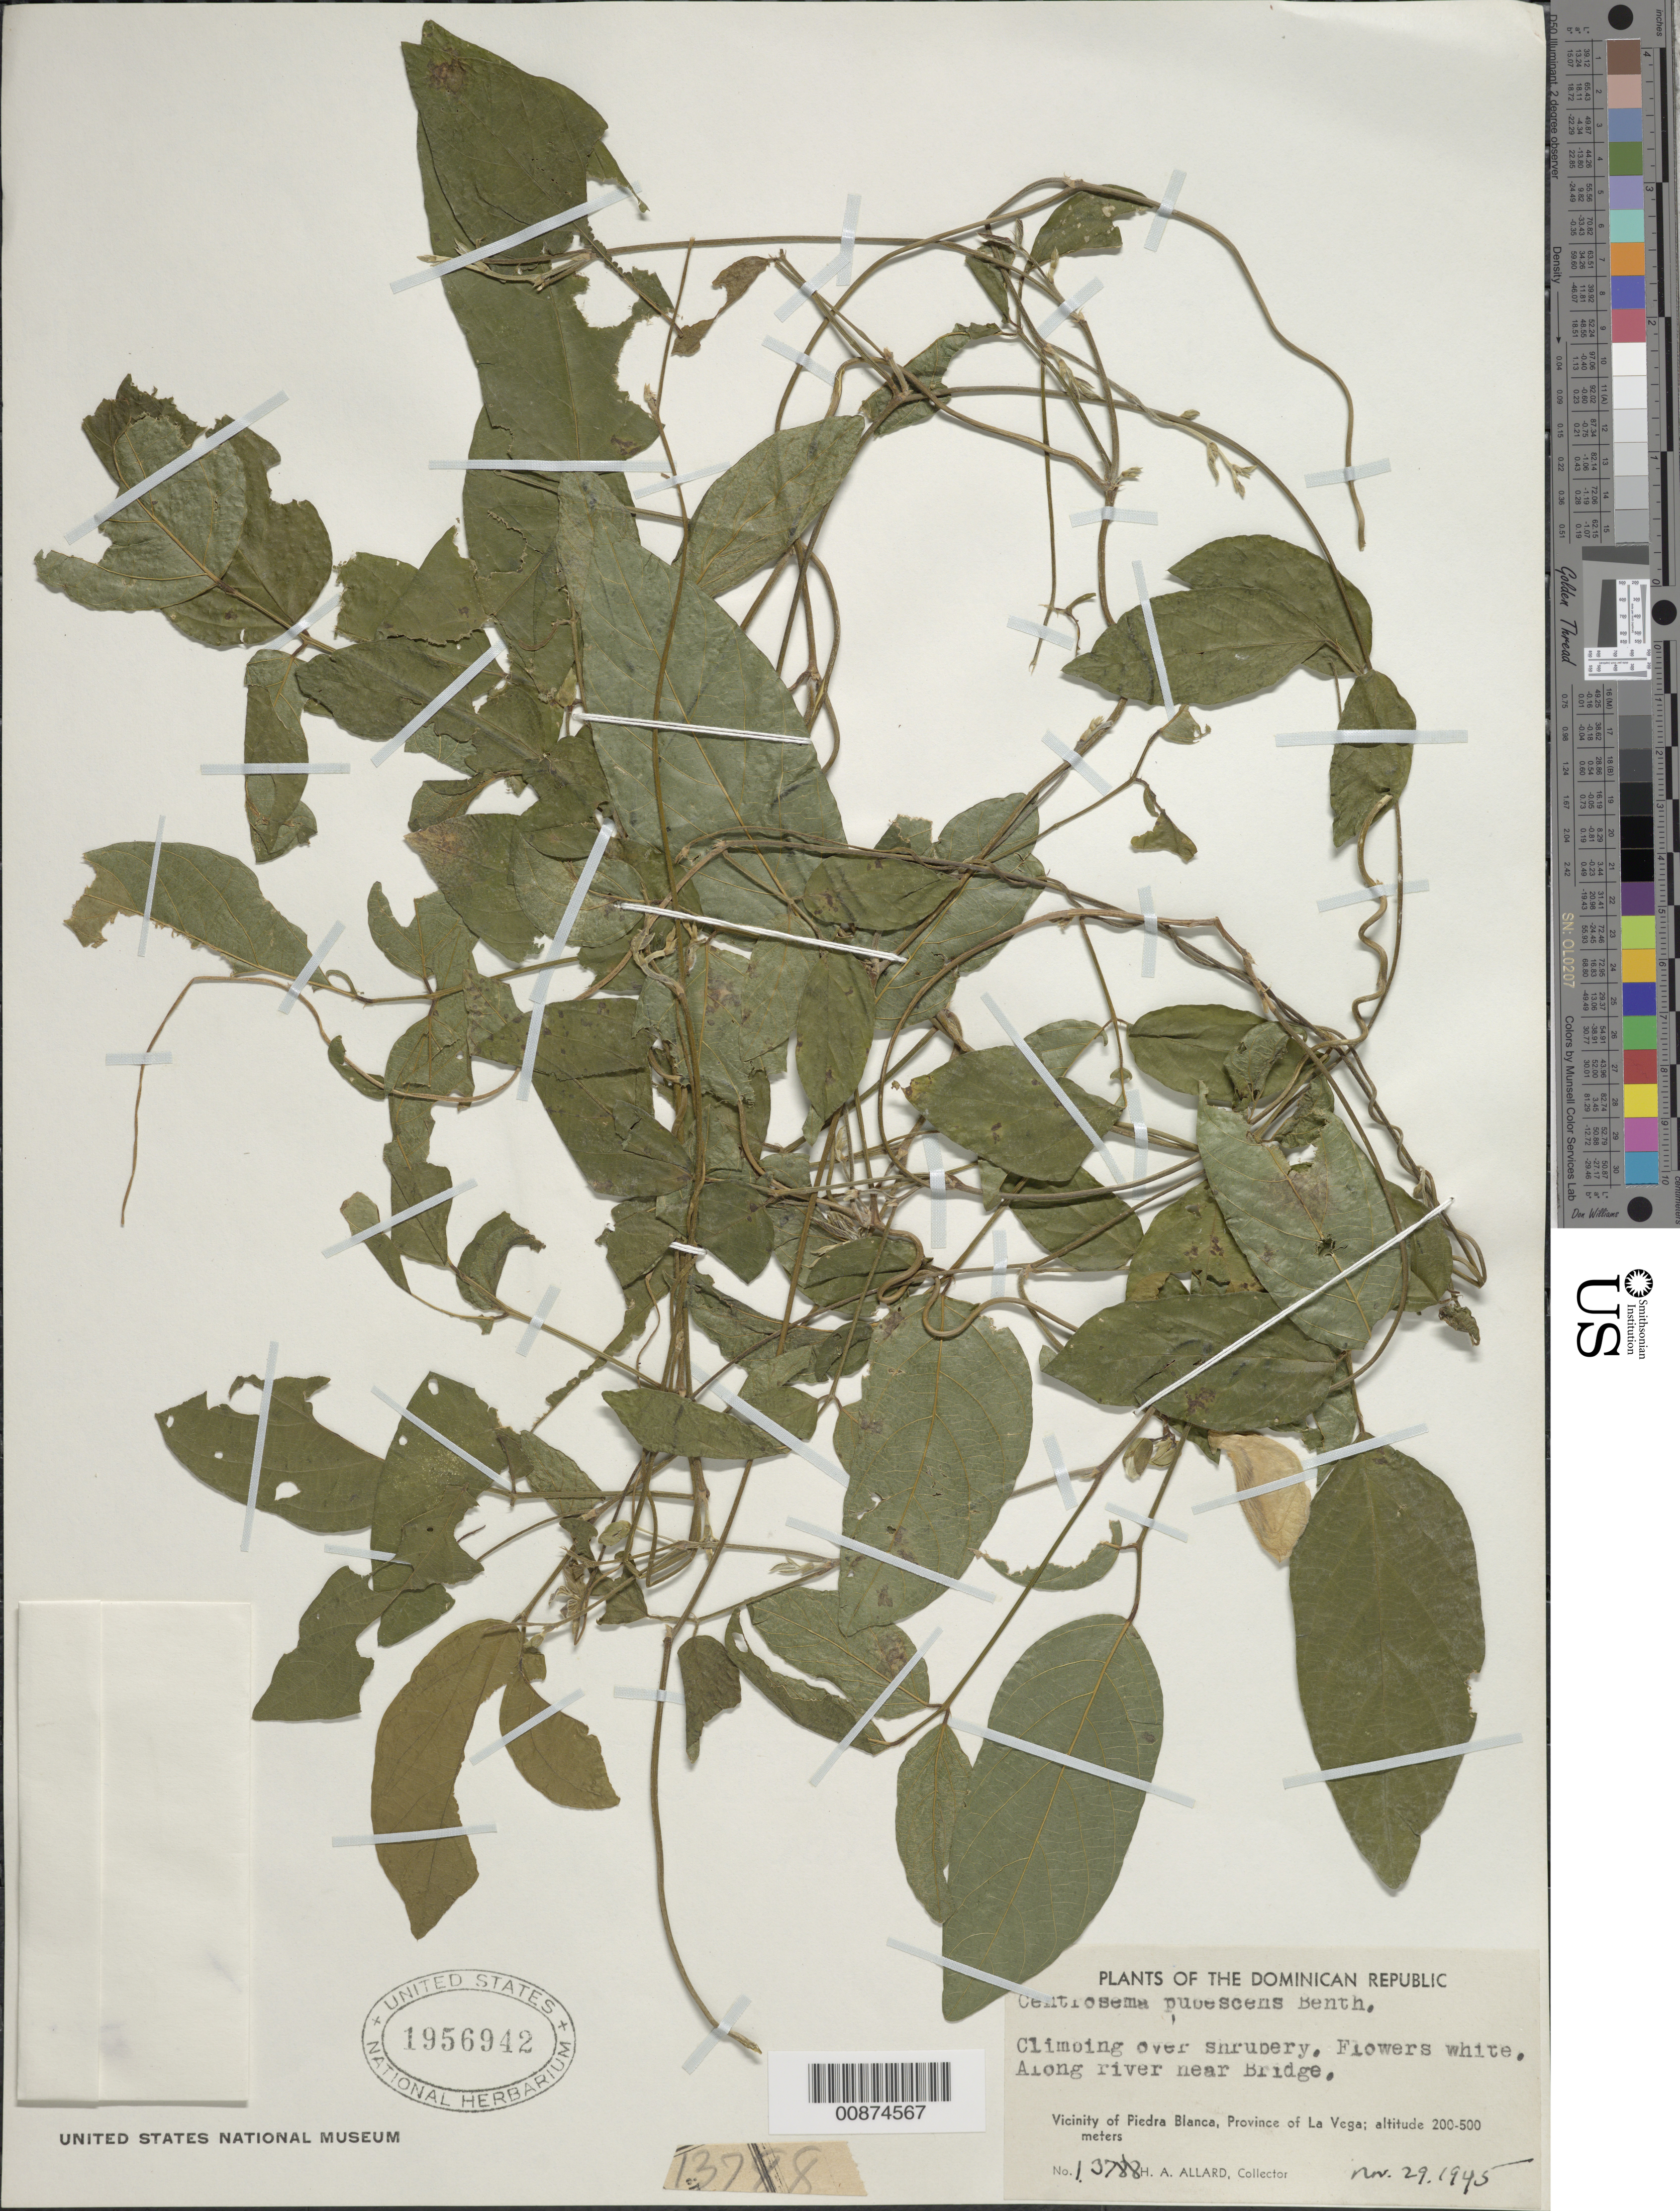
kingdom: Plantae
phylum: Tracheophyta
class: Magnoliopsida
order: Fabales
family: Fabaceae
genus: Centrosema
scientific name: Centrosema pubescens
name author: Benth.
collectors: H. A. Allard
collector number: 13788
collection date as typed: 29 Nov 1945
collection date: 1945-11-29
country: Dominican Republic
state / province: La Vega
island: Hispaniola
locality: Vicinity of Piedra Blanca. Near bridge.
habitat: Climbing over shrubbery. Along river.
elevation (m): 200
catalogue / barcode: US 1956942